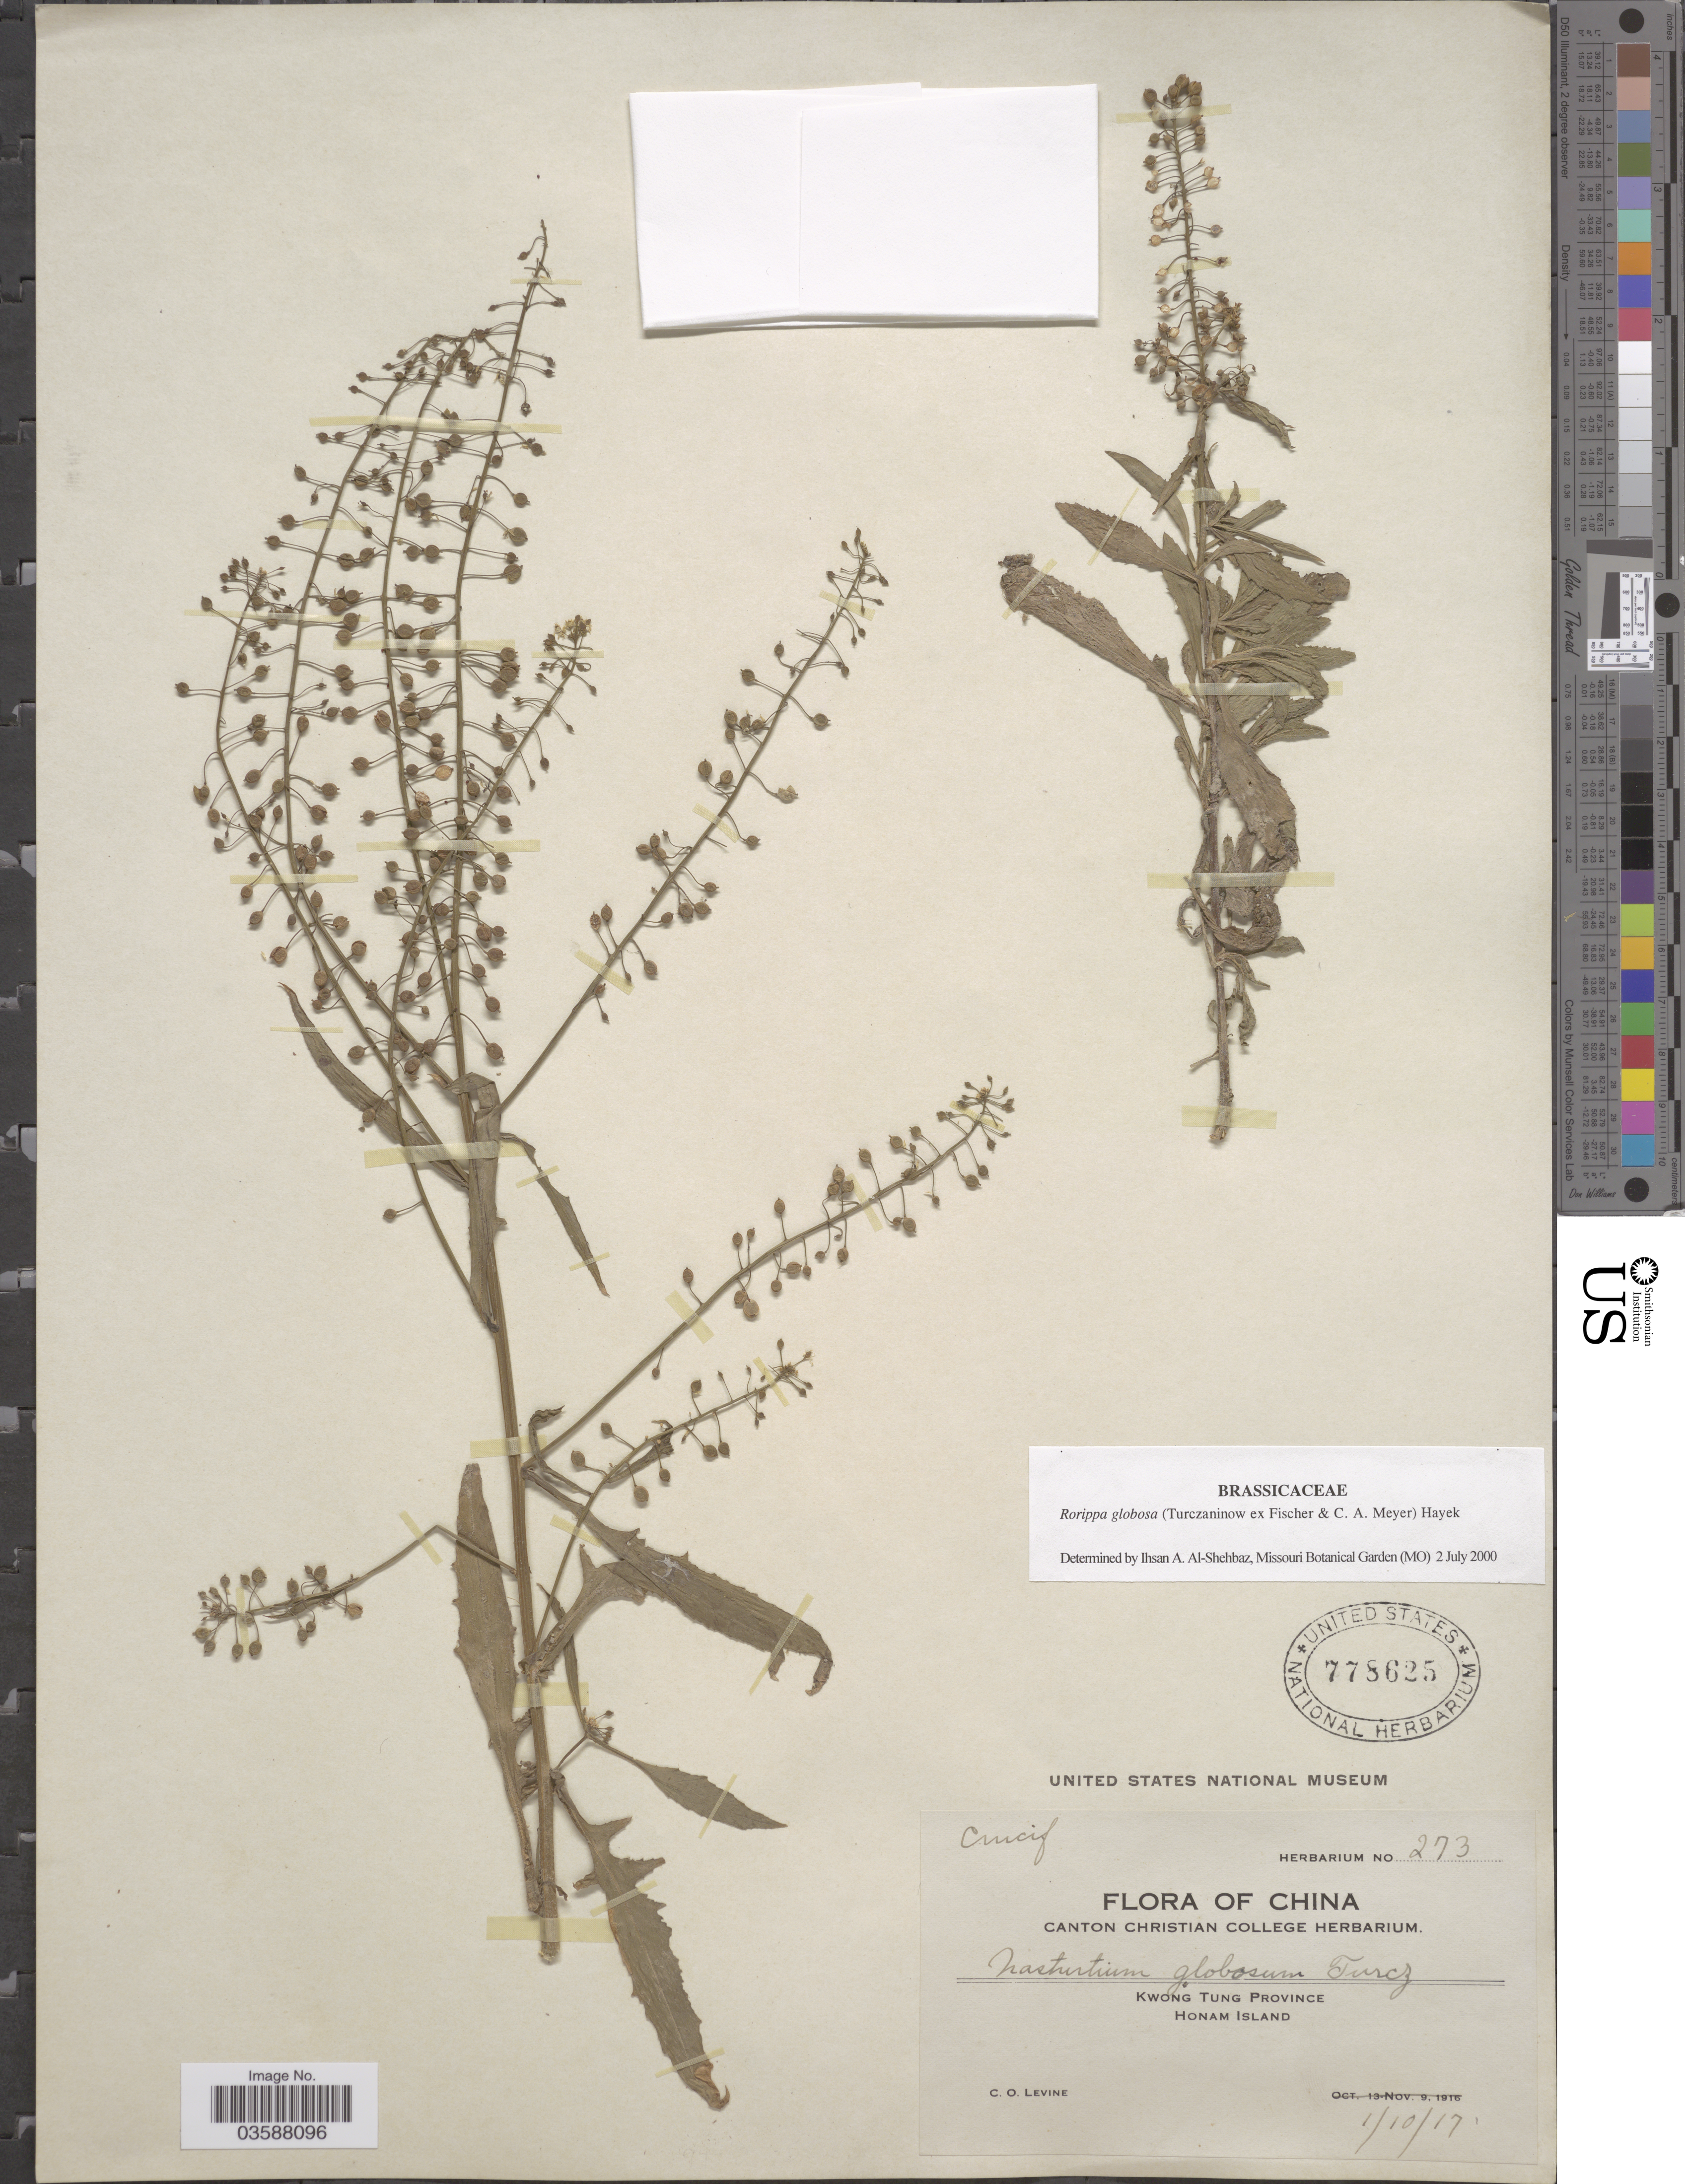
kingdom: Plantae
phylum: Tracheophyta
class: Magnoliopsida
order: Brassicales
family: Brassicaceae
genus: Rorippa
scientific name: Rorippa globosa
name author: (Turcz. ex Fisch. & C.A. Mey.) Mayek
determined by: Al-Shehbaz, I. A., (MO), Missouri Botanical Garden (UNITED STATES)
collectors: C. O. Levine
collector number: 273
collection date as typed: Transcribed d/m/y: 1/10/17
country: China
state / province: Guangdong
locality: Kwong Tung Province. Honam Island.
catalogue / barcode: US 778625